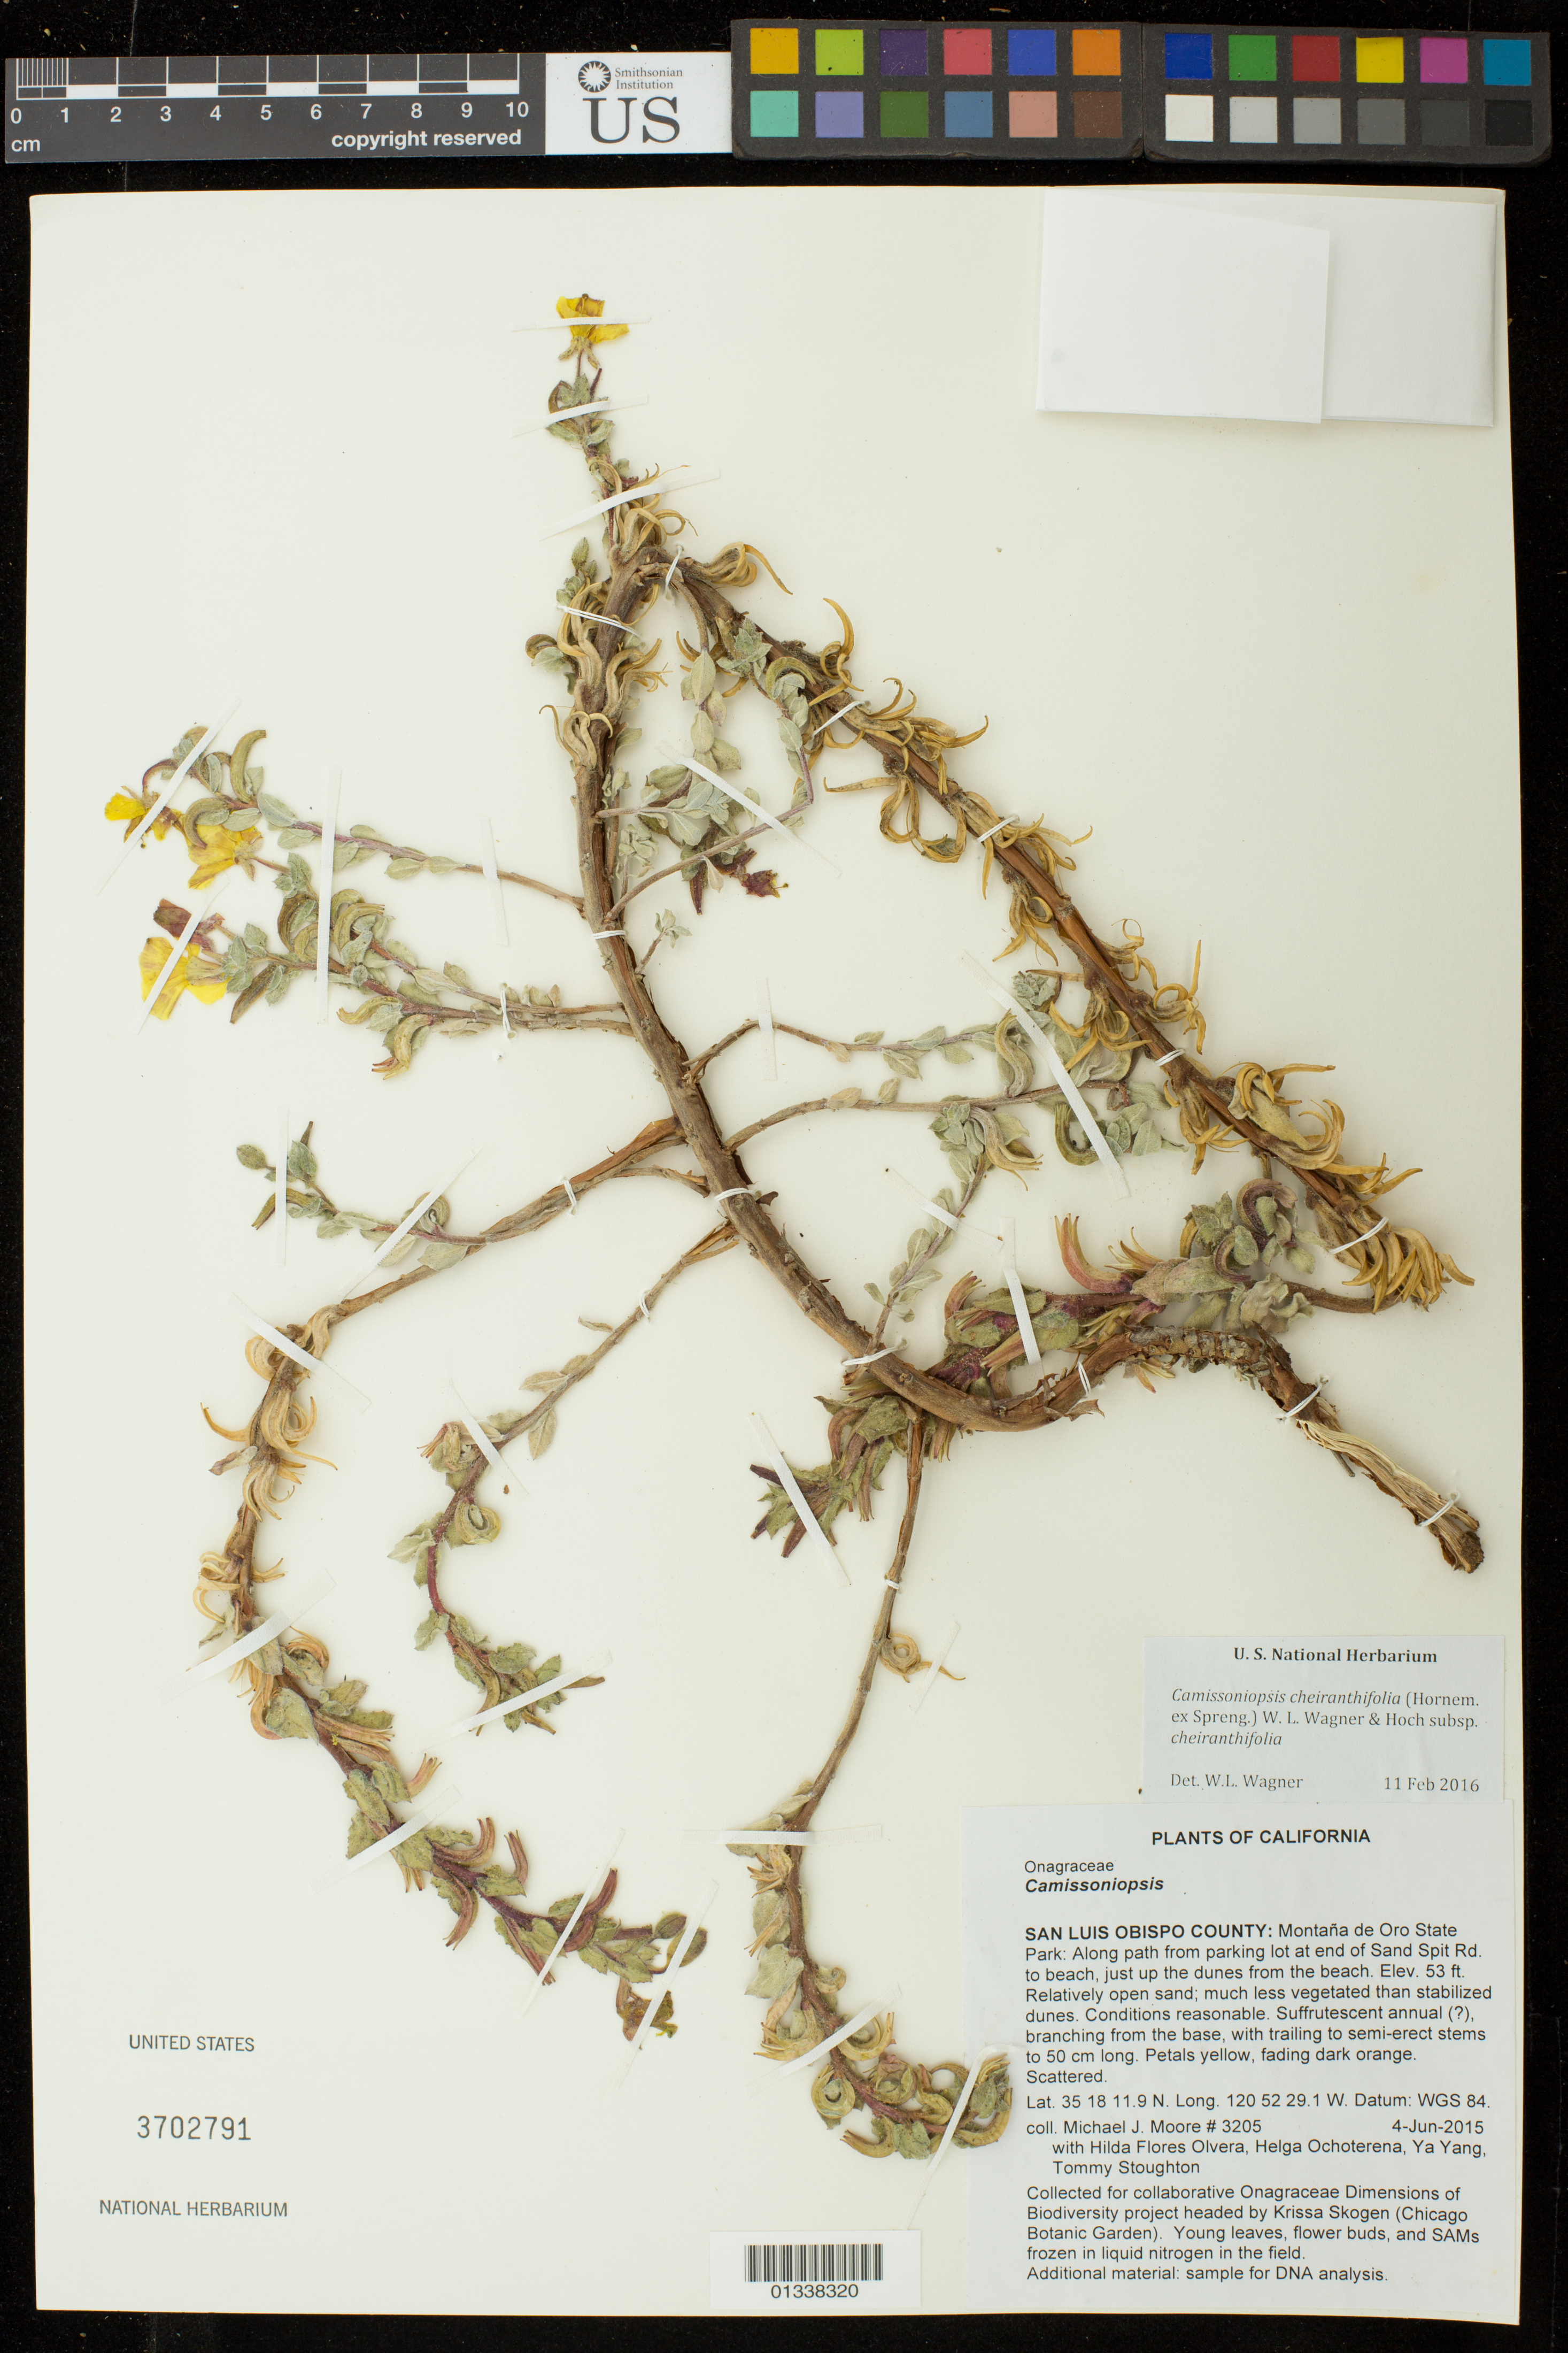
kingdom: Plantae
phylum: Tracheophyta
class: Magnoliopsida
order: Myrtales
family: Onagraceae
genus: Camissoniopsis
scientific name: Camissoniopsis cheiranthifolia subsp. cheiranthifolia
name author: (Hornem. ex Spreng.) W.L. Wagner & Hoch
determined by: Wagner, W. L., (BOT), Smithsonian Institution - National Museum of Natural History (UNITED STATES)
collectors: M. J. Moore, H. Flores Olvera, H. Ochoterena-B., Y. Yang & T. Stoughton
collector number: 3205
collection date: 2015-06-04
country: United States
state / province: California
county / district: San Luis Obispo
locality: Montana de Oro State Park: Along path from parking lot at end of Sand Spit Rd. to beach, just up the dunes from the beach.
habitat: Relatively open sand; much less vegetated than stabilized dunes. Conditions reasonable.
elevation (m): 16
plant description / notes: Collected for collaborative Onagraceae Dimensions of Biodiversity project headed by Krissa Skogen (Chicago Botanic Garden). Young leaves, flower buds, and SAMs frozen in liquid nitrogen in the field.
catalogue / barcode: US 3702791